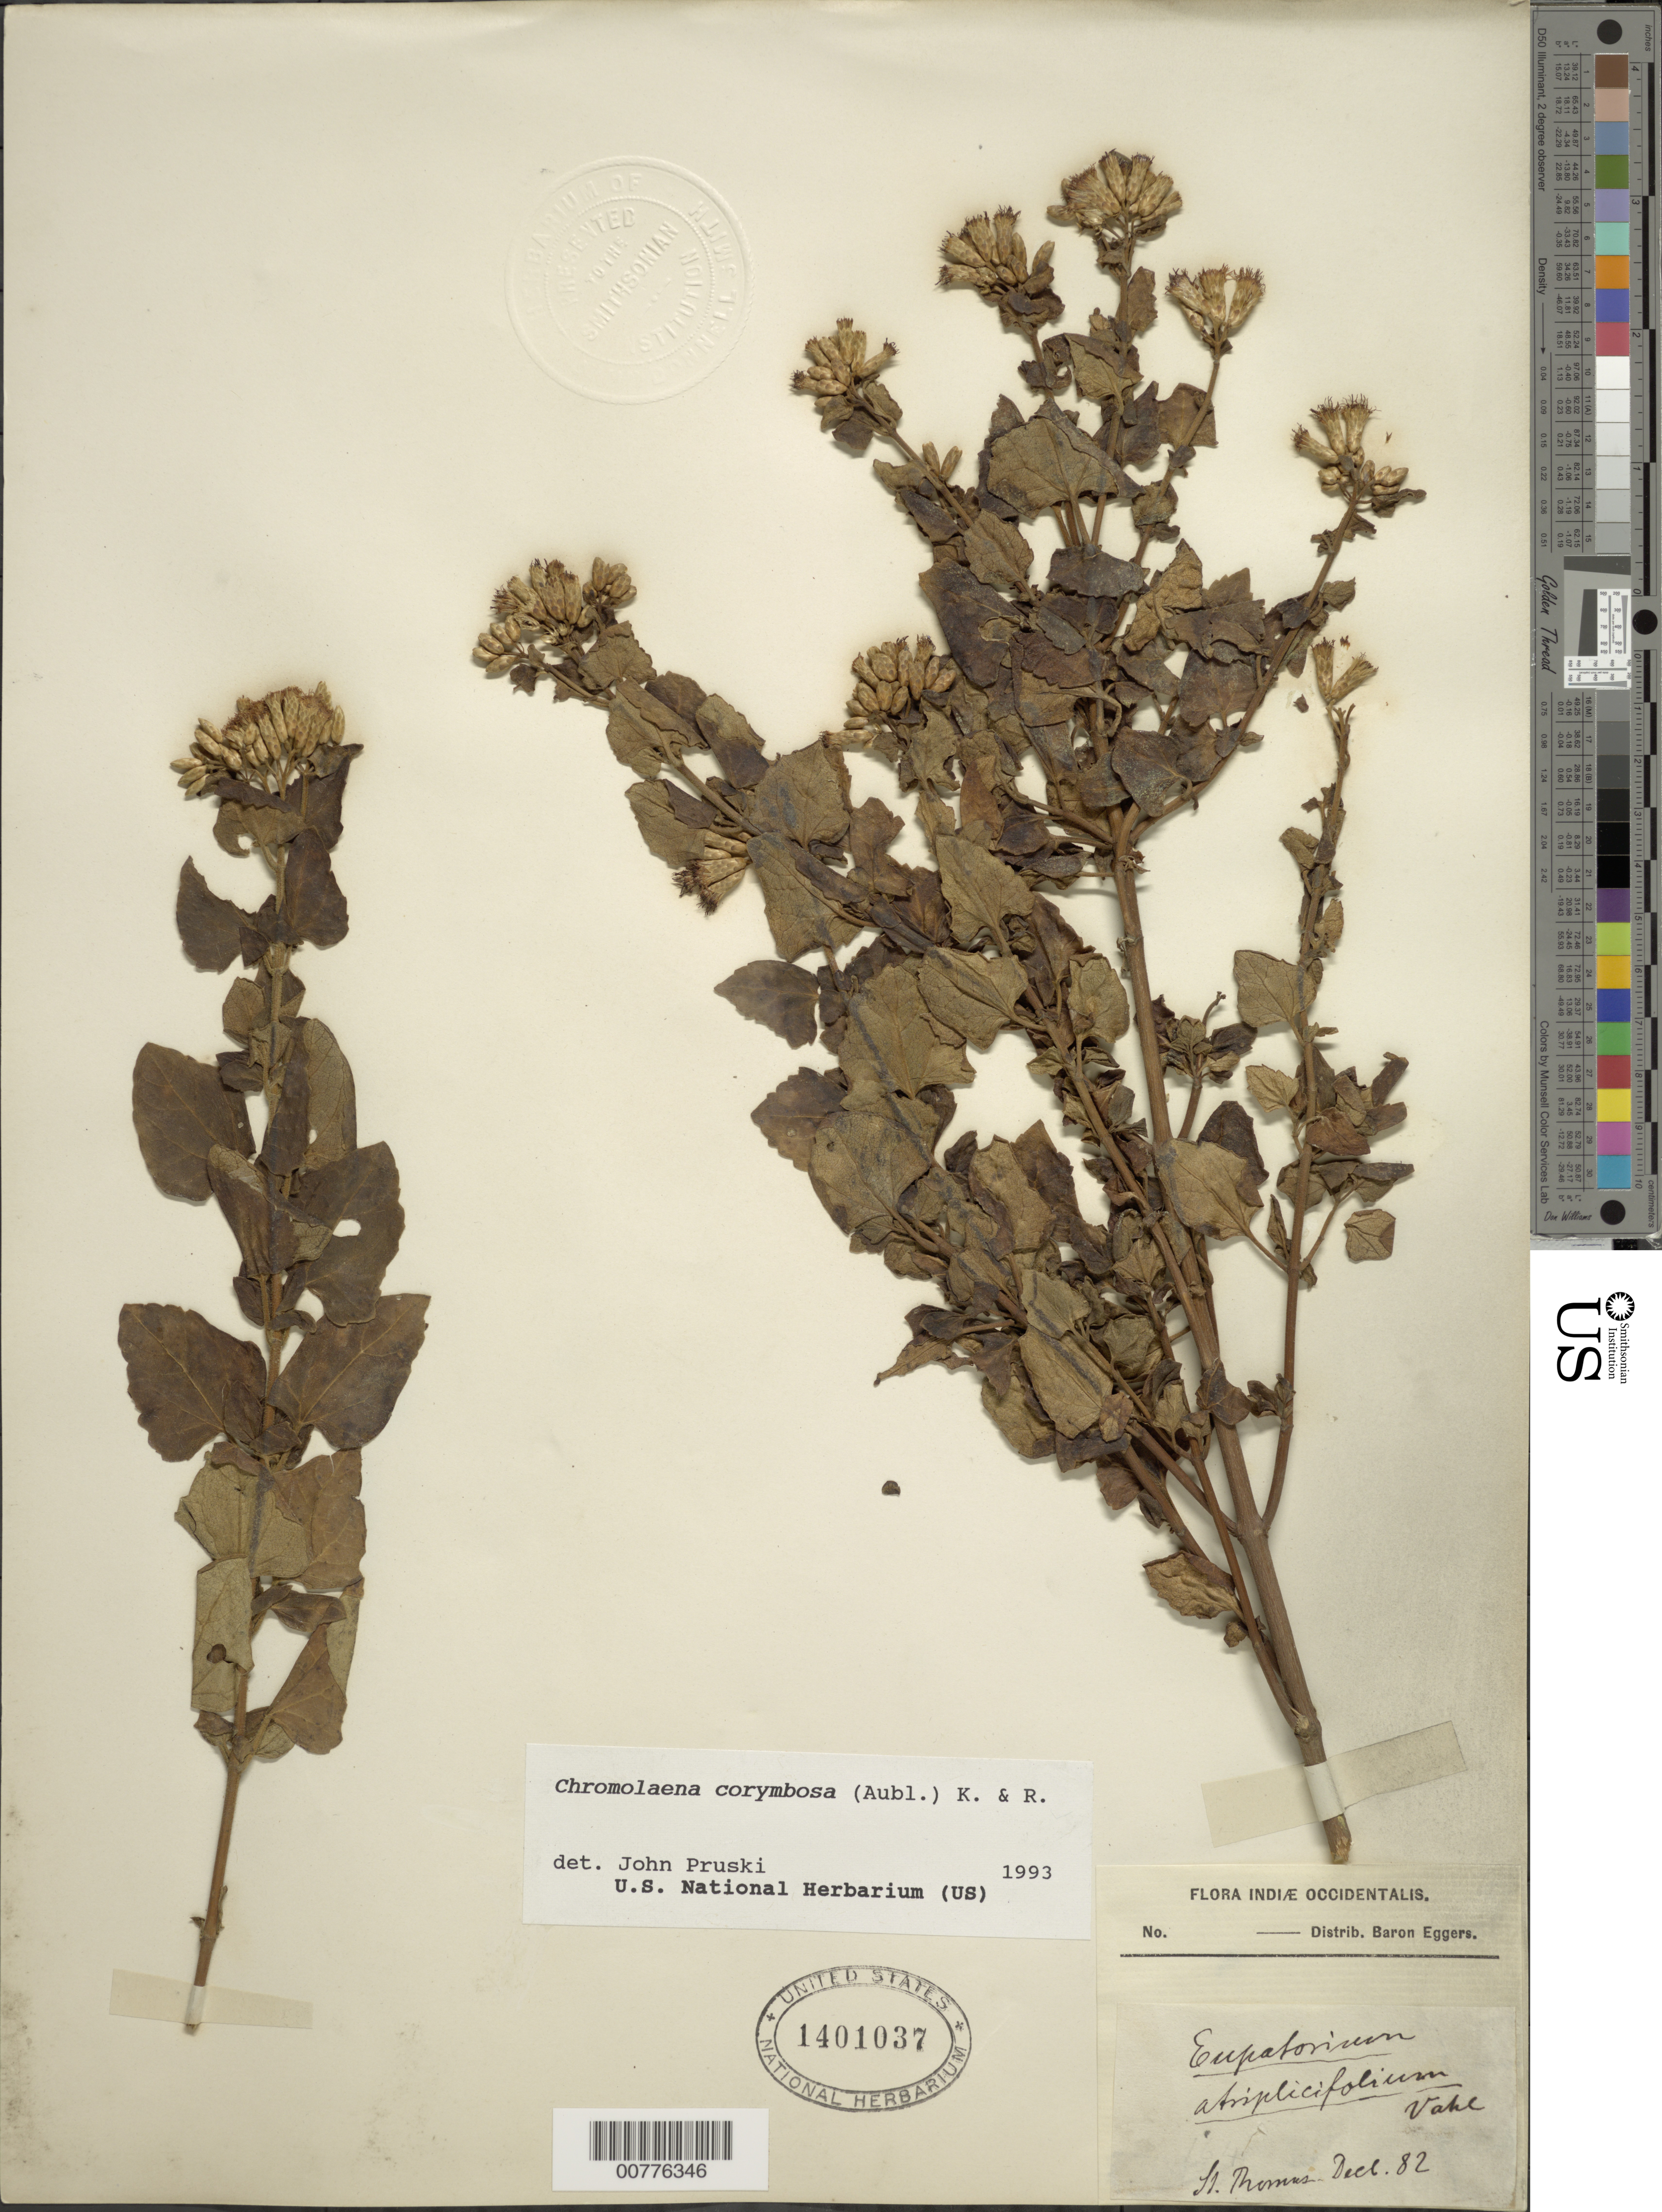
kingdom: Plantae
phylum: Tracheophyta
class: Magnoliopsida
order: Asterales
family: Asteraceae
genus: Chromolaena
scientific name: Chromolaena corymbosa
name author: (Aubl.) R.M. King & H. Rob.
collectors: H. F. A. von Eggers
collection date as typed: Dec 1882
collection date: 1882-12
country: U.S. Virgin Islands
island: St. Thomas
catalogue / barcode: US 1401037